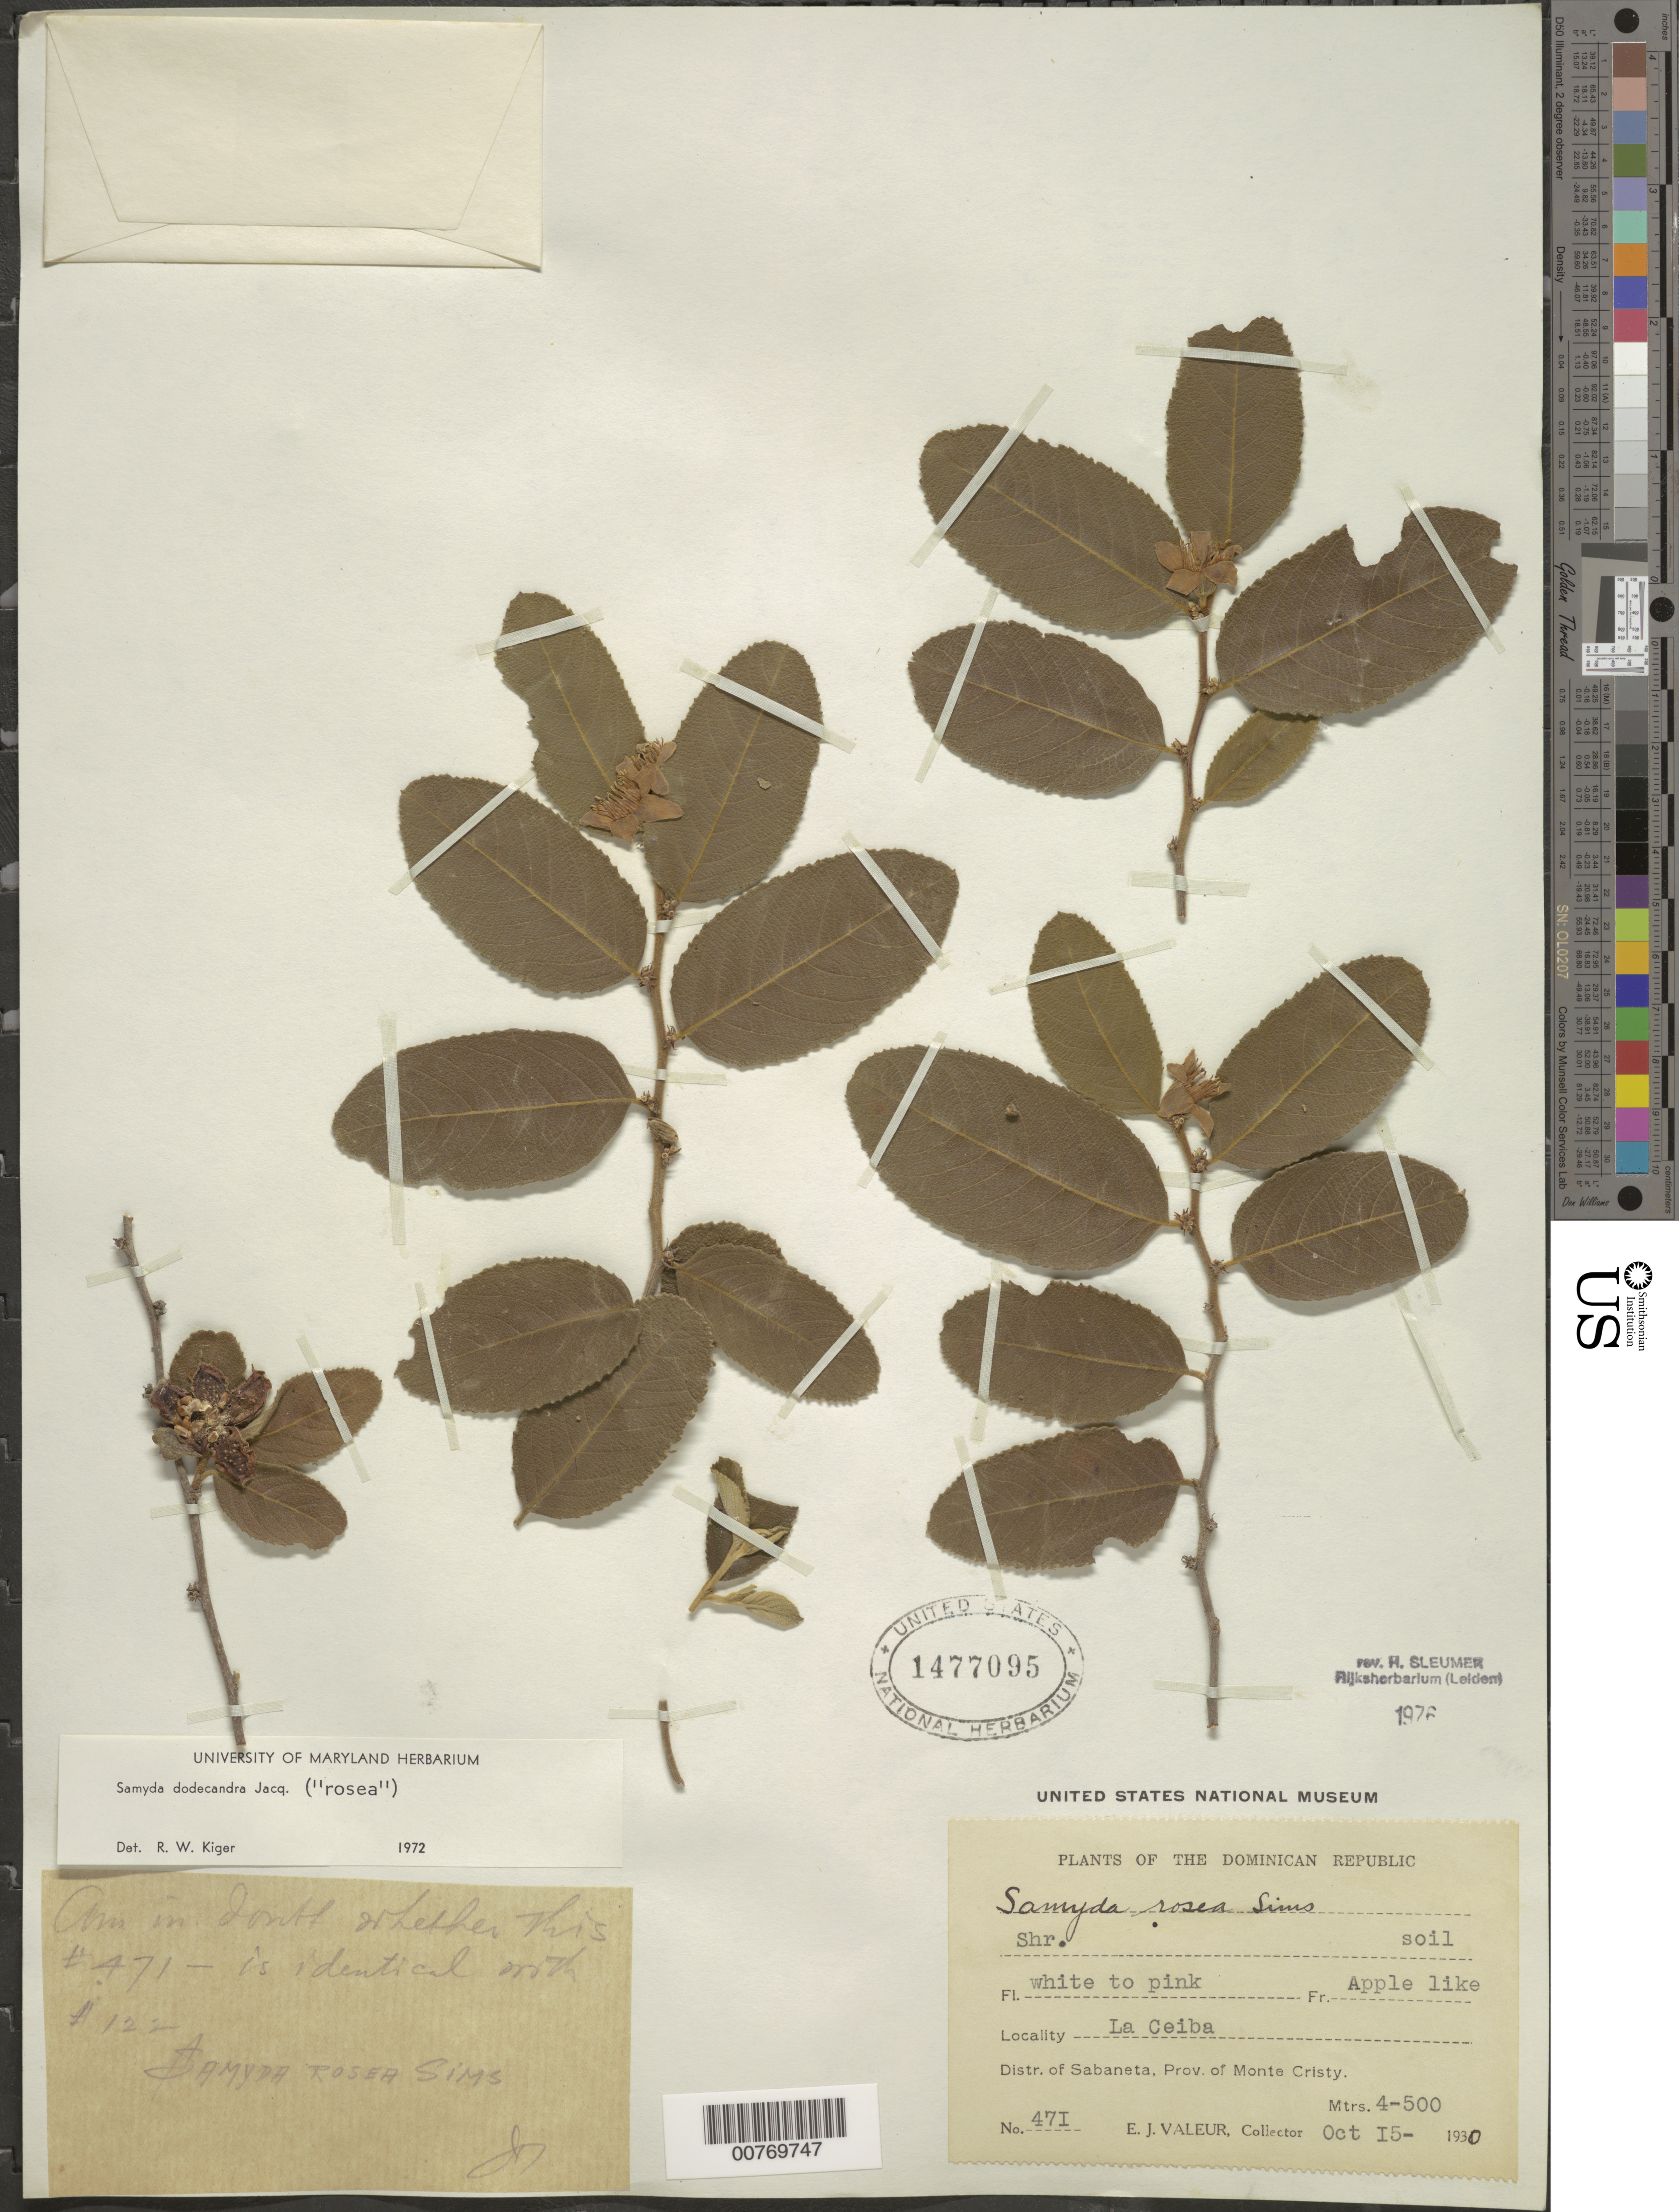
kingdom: Plantae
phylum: Tracheophyta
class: Magnoliopsida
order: Malpighiales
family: Salicaceae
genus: Casearia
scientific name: Casearia dodecandra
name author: (Jacq.) T. Samar. & M.H. Alford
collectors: E. Valeur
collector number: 471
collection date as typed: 15 Oct 1930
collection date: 1930-10-15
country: Dominican Republic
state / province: Monte Cristi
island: Hispaniola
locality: Distr. of Sabaneta, La Ceiba.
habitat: Soil.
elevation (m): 4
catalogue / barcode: US 1477095